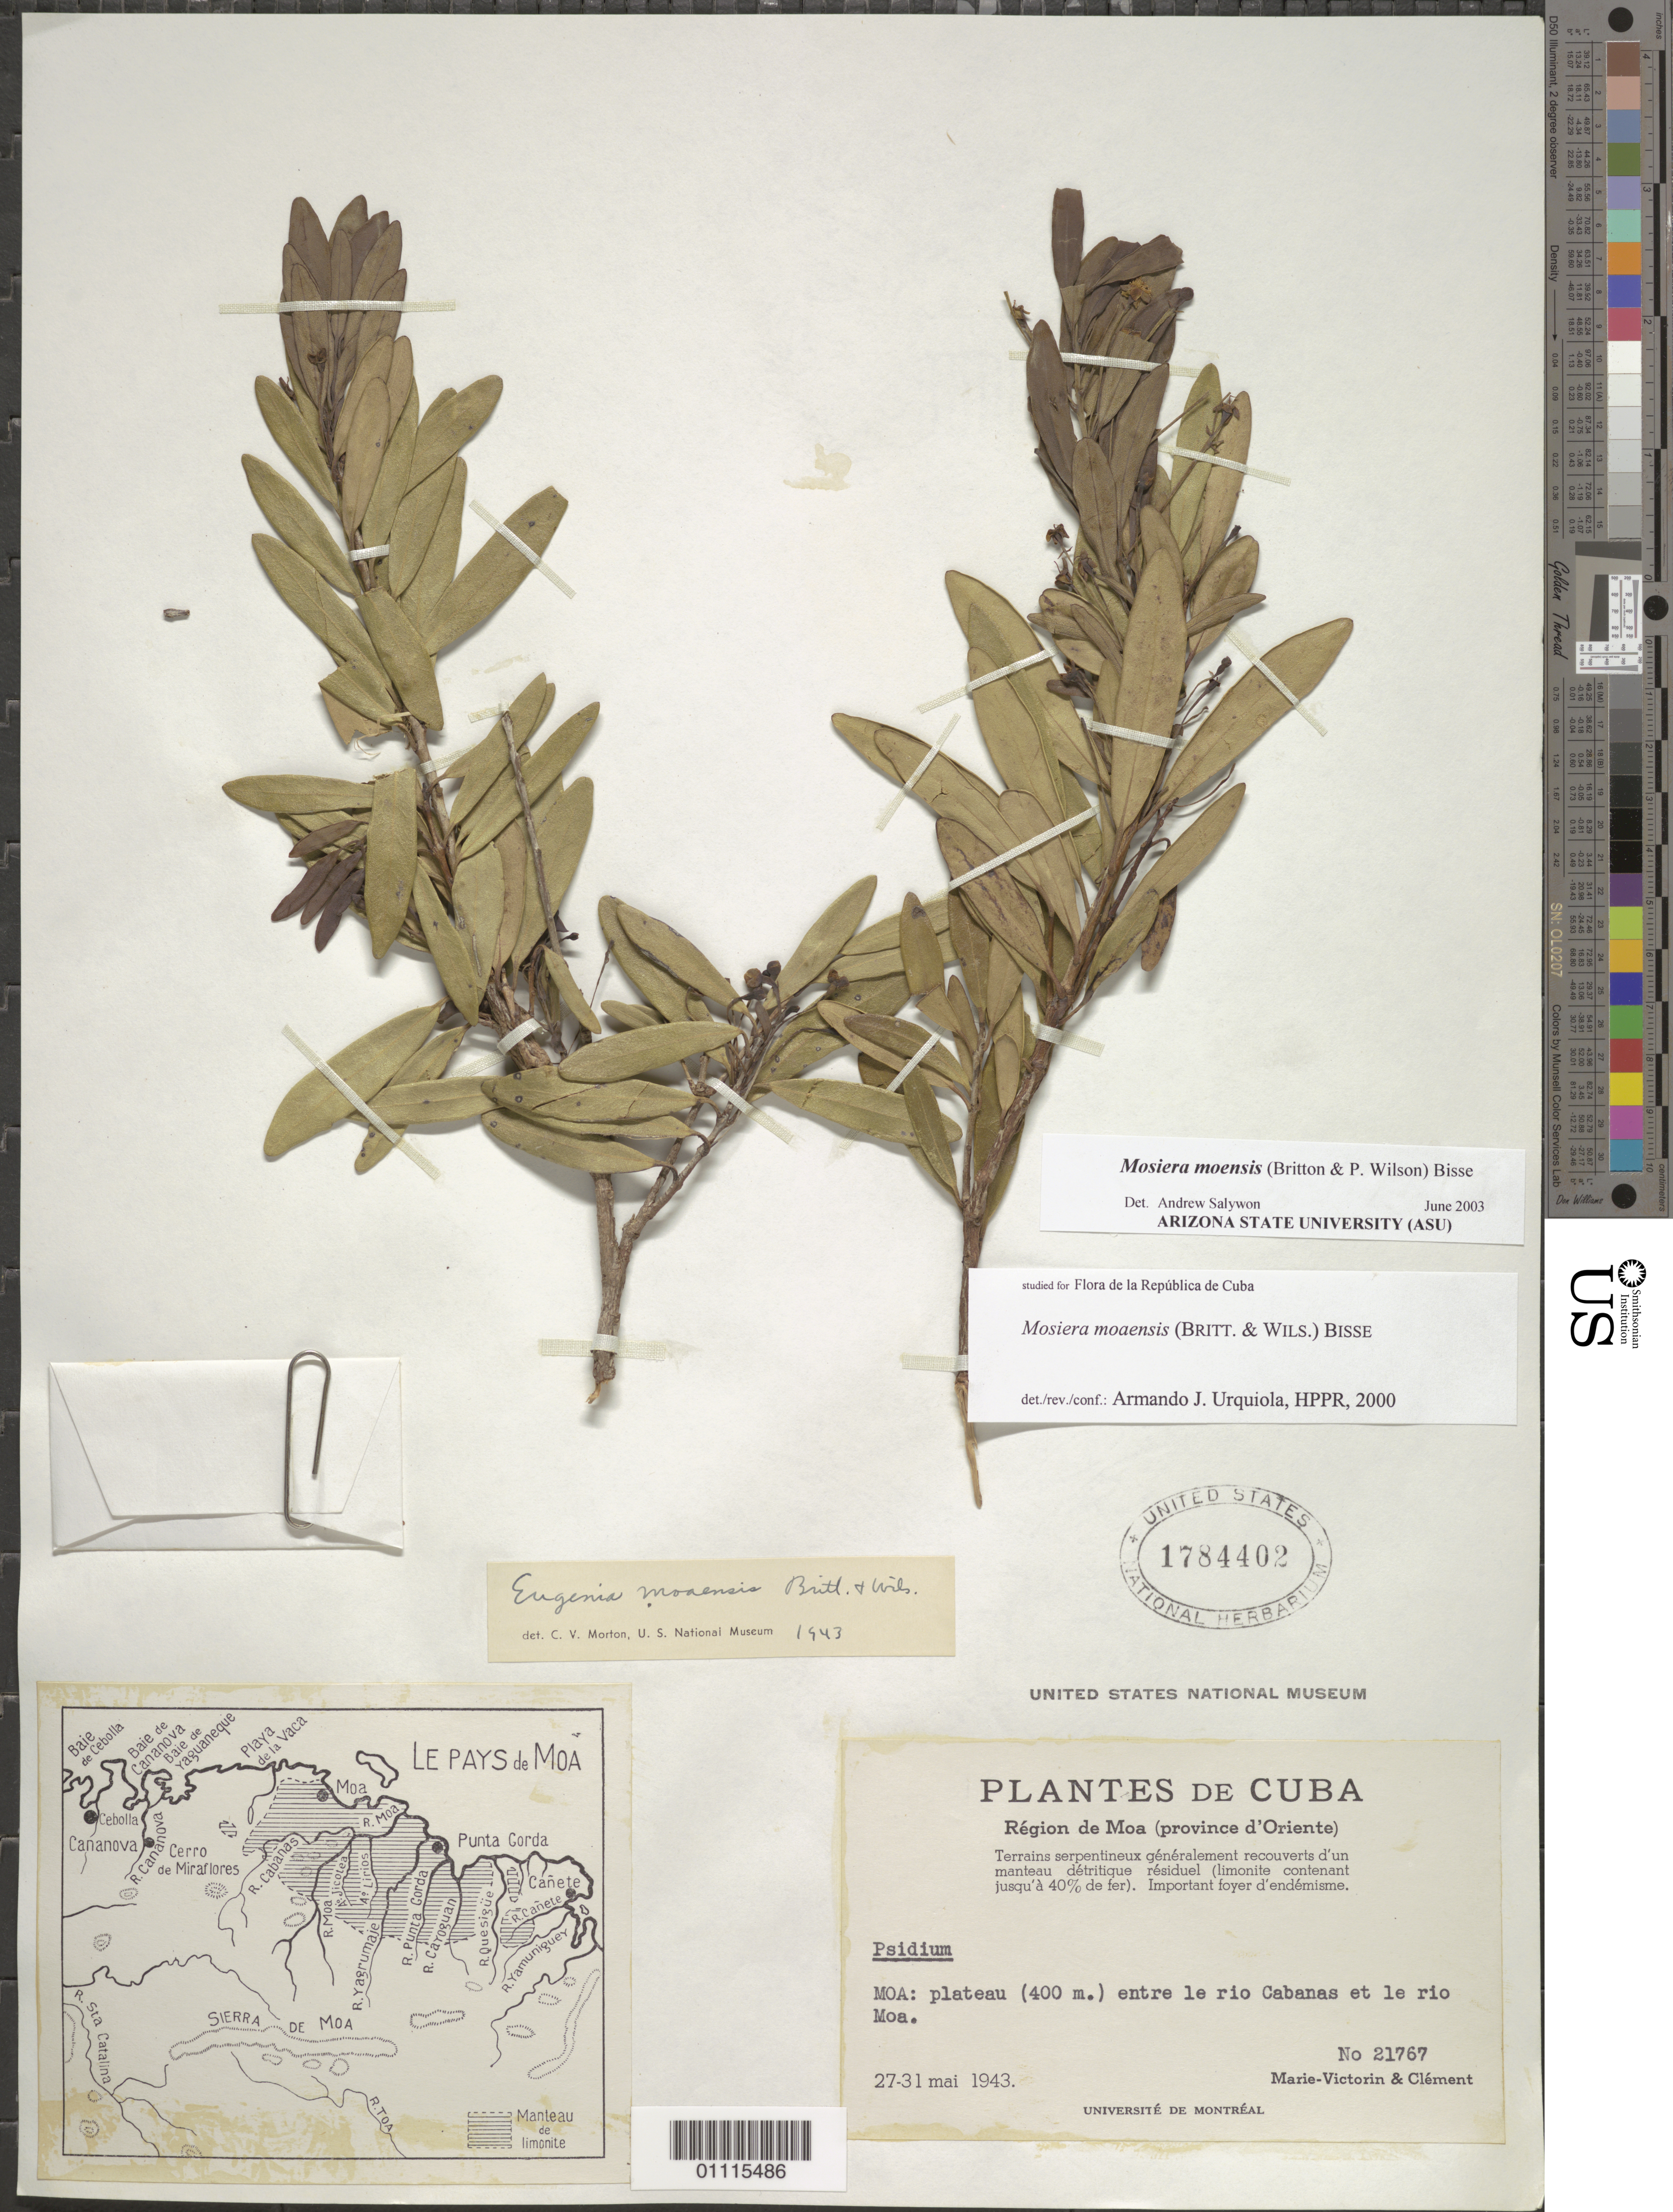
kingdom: Plantae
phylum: Tracheophyta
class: Magnoliopsida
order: Myrtales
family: Myrtaceae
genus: Mosiera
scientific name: Mosiera moaensis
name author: (Britton & P. Wilson) Bisse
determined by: Salywon, A. M., (ASU)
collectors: Fr. Marie-Victorin & Bro. Clemente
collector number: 21767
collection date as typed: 27 May 1943 to 31 May 1943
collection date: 1943-05-27/1943-05-31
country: Cuba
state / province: Camaguey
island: Cuba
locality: Moa plateau, entre le rio Cabanas e le rio Moa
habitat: Terrains serpentineaux généalment ecouverts d'un manteau détritique résiduel (limonitecontenant jusqu'à 40% de fer)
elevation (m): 400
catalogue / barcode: US 1784402